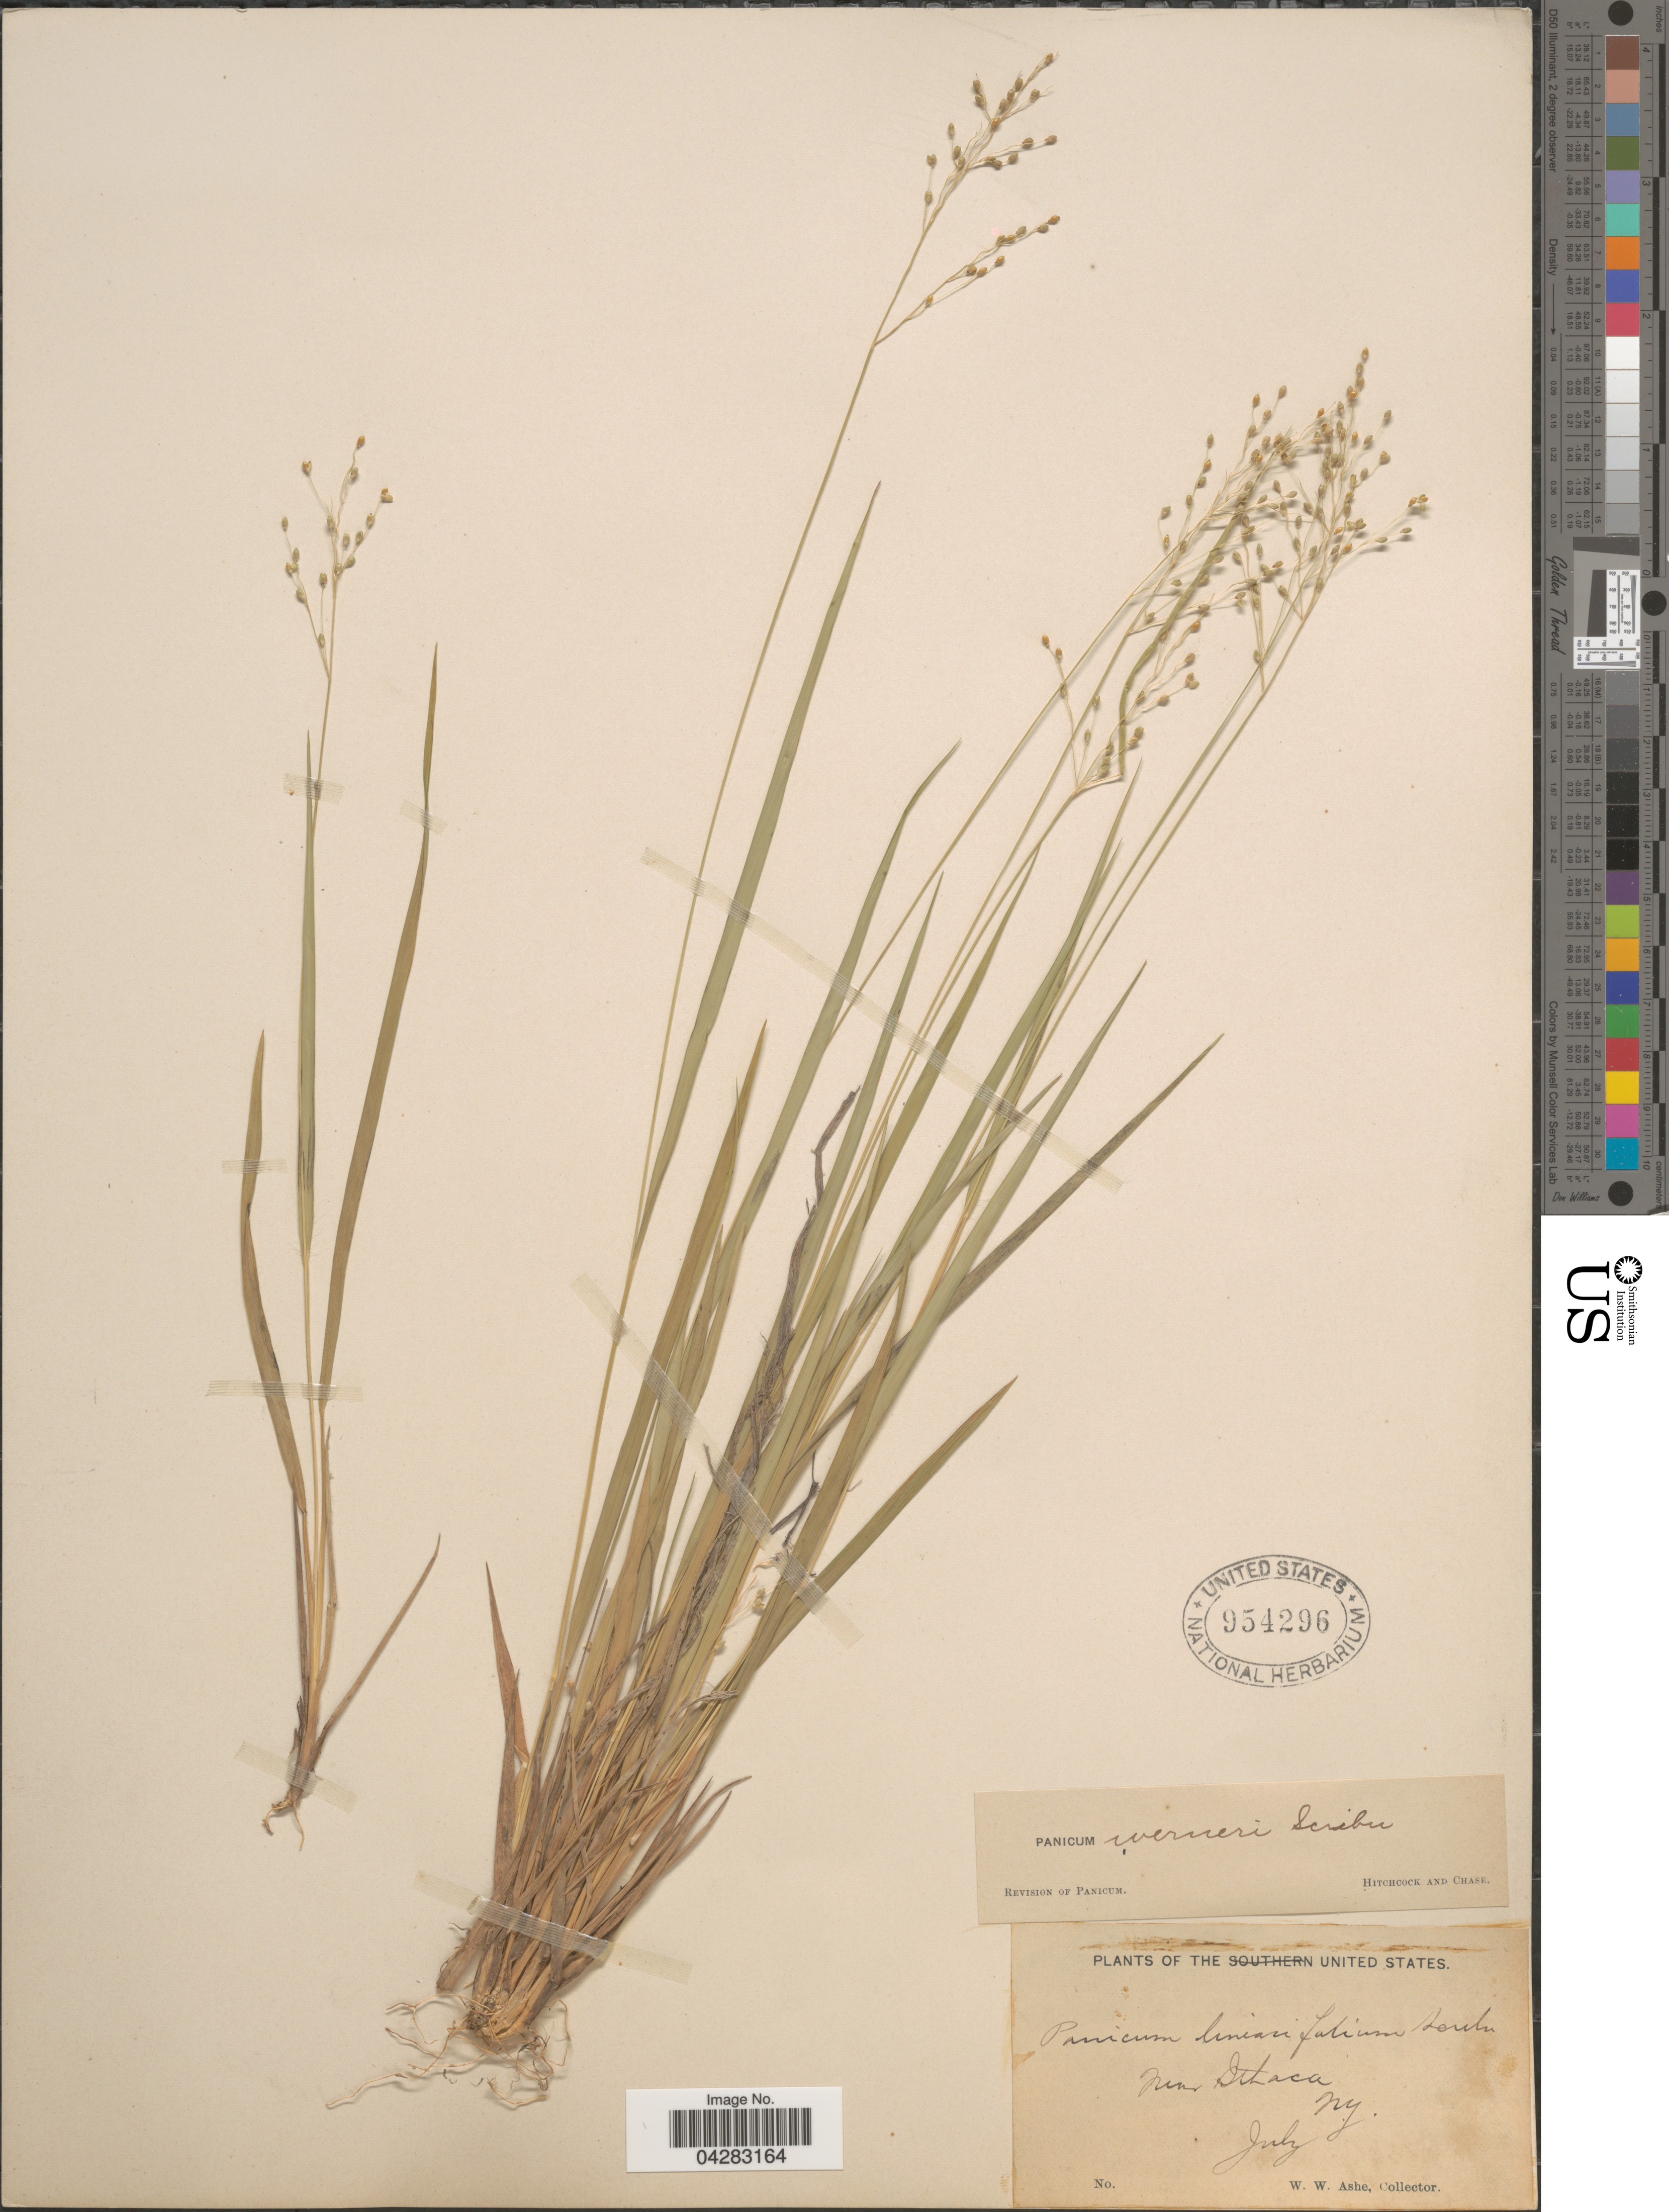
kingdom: Plantae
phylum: Tracheophyta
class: Liliopsida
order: Poales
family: Poaceae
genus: Dichanthelium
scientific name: Dichanthelium linearifolium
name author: (Scribn.) Gould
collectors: W. W. Ashe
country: United States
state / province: New York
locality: Near Ithaca.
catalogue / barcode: US 954296